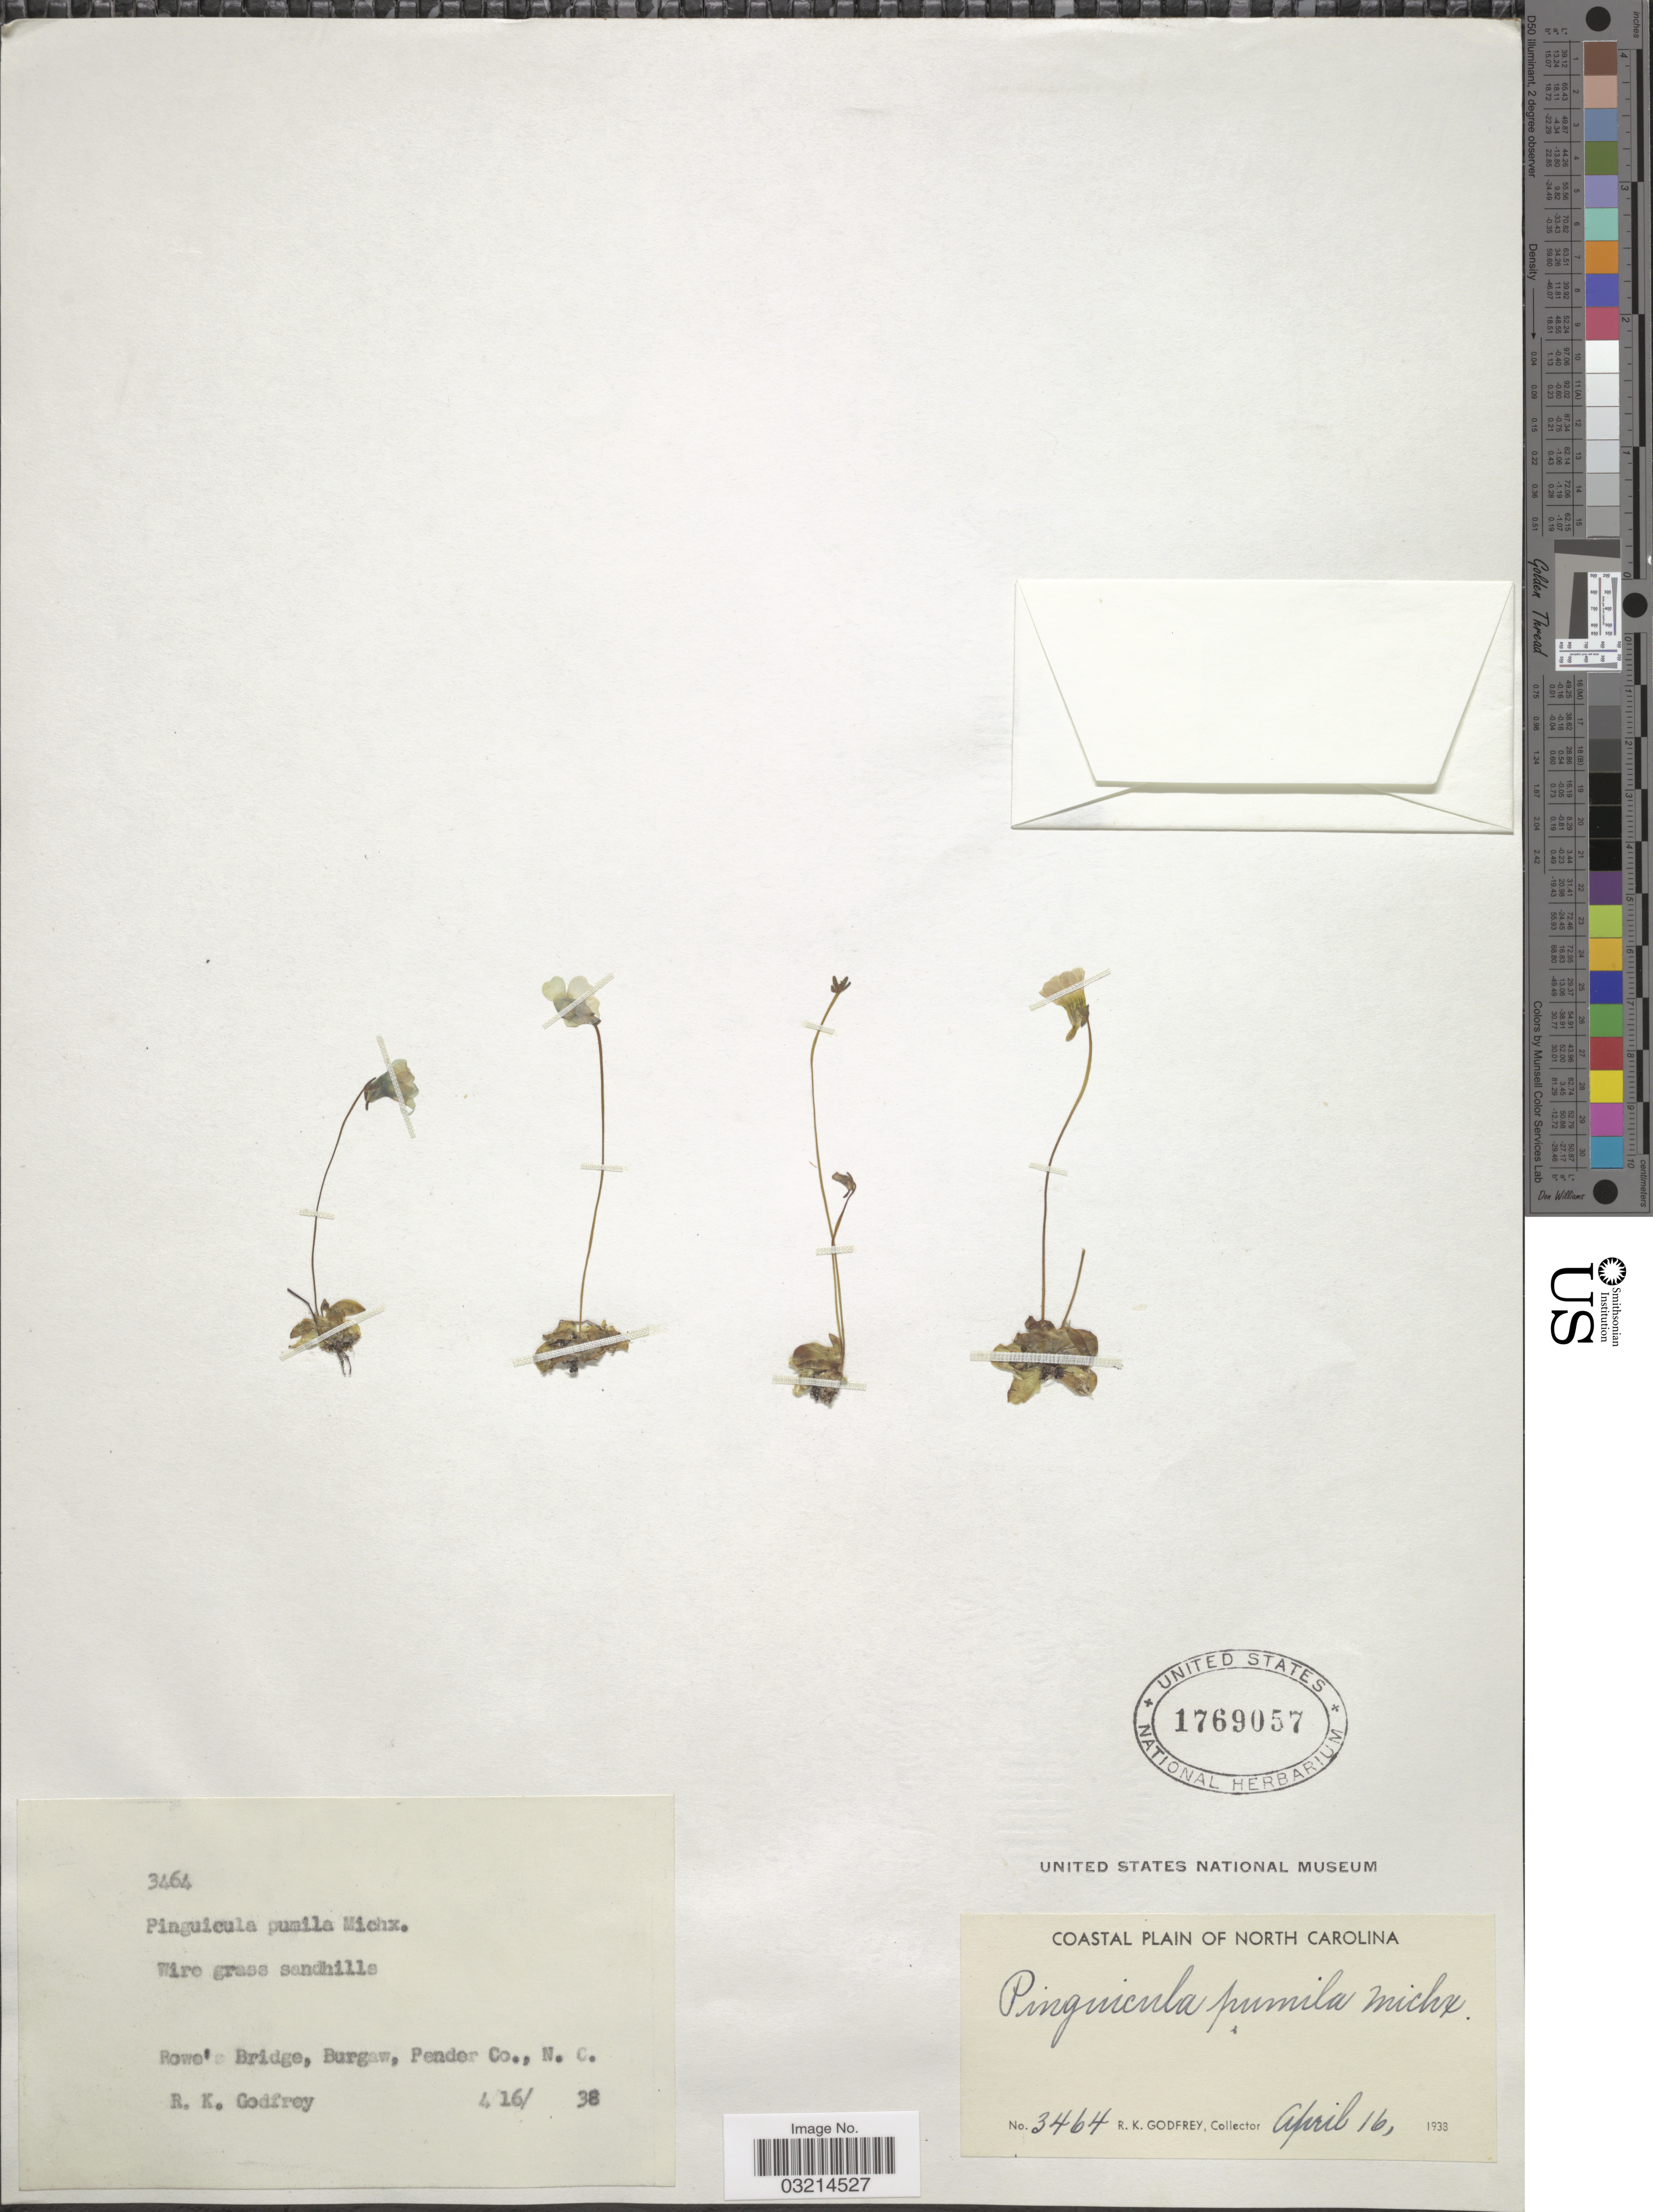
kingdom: Plantae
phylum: Tracheophyta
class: Magnoliopsida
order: Lamiales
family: Lentibulariaceae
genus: Pinguicula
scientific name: Pinguicula pumila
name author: Michx.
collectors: R. K. Godfrey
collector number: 3464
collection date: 1938-04-16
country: United States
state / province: North Carolina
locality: Rowe's Bridge, Burgaw, Pender Co., Coastal Plain of North Carolina.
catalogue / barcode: US 1769057